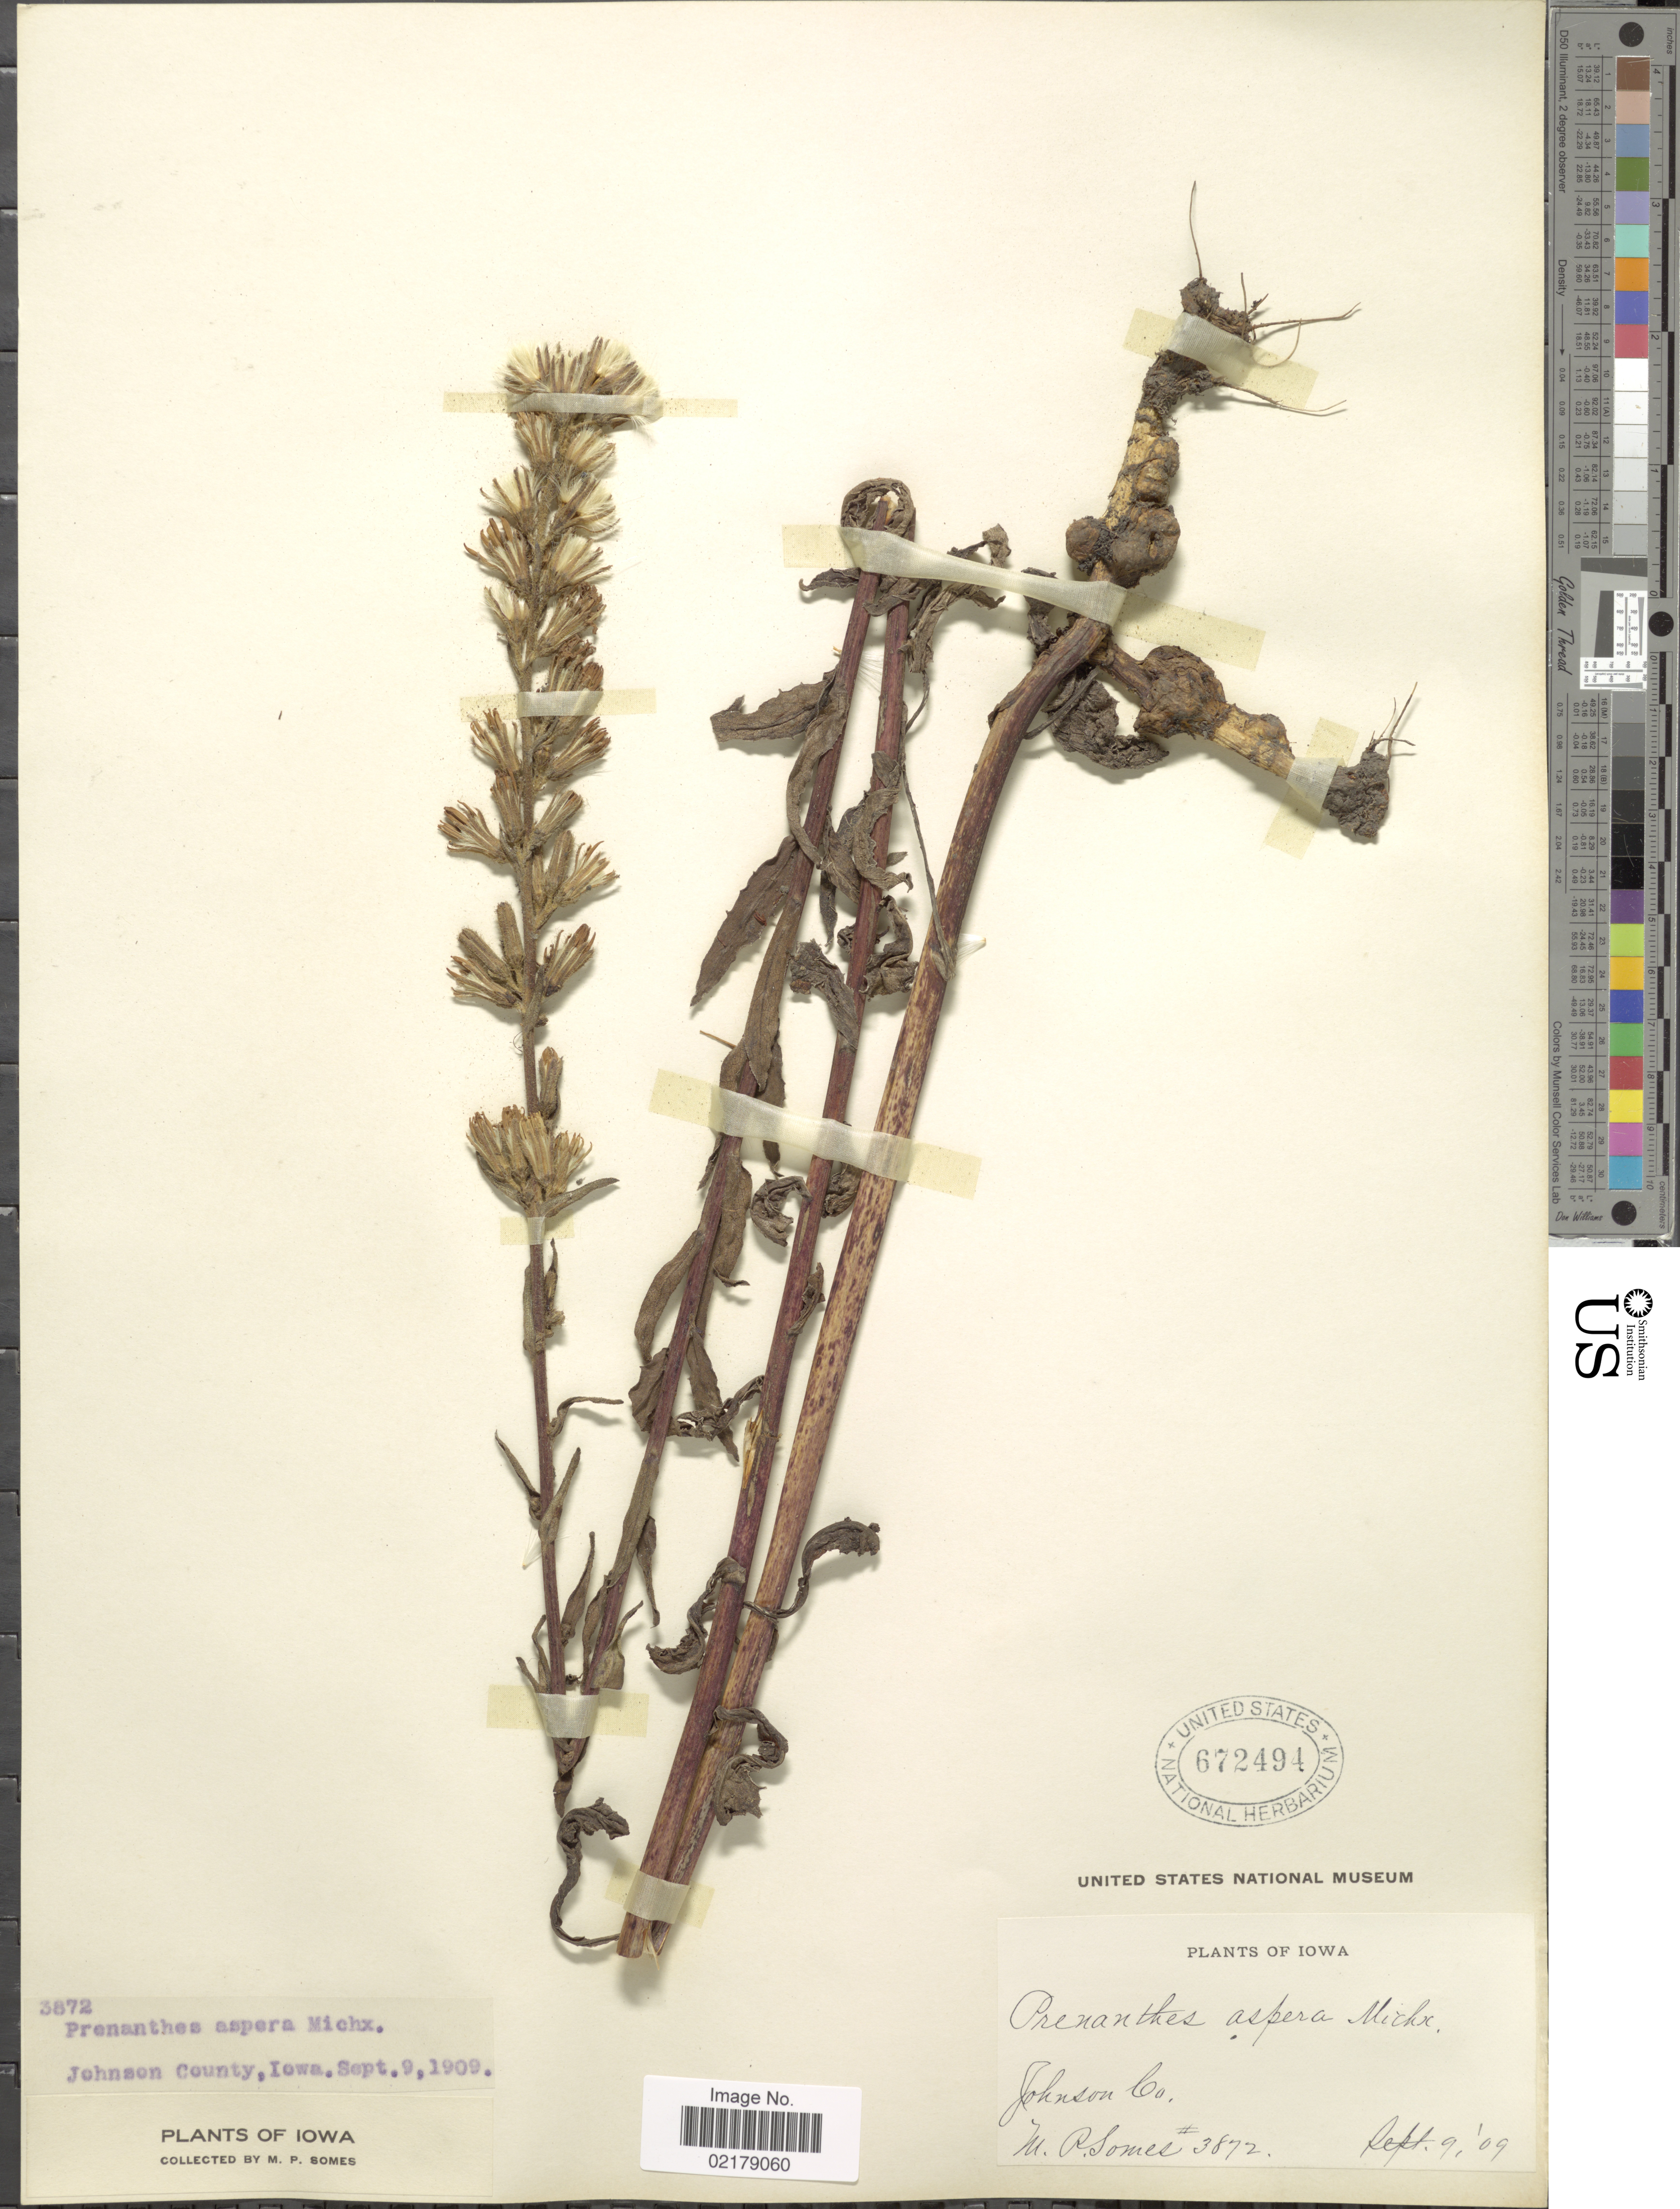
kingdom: Plantae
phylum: Tracheophyta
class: Magnoliopsida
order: Asterales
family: Asteraceae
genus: Nabalus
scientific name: Nabalus asper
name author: (Michx.) Torr. & A. Gray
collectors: M. Somes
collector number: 3872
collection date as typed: Transcribed d/m/y: 9/9/09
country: United States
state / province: Iowa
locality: Johnson Co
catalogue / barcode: US 672494